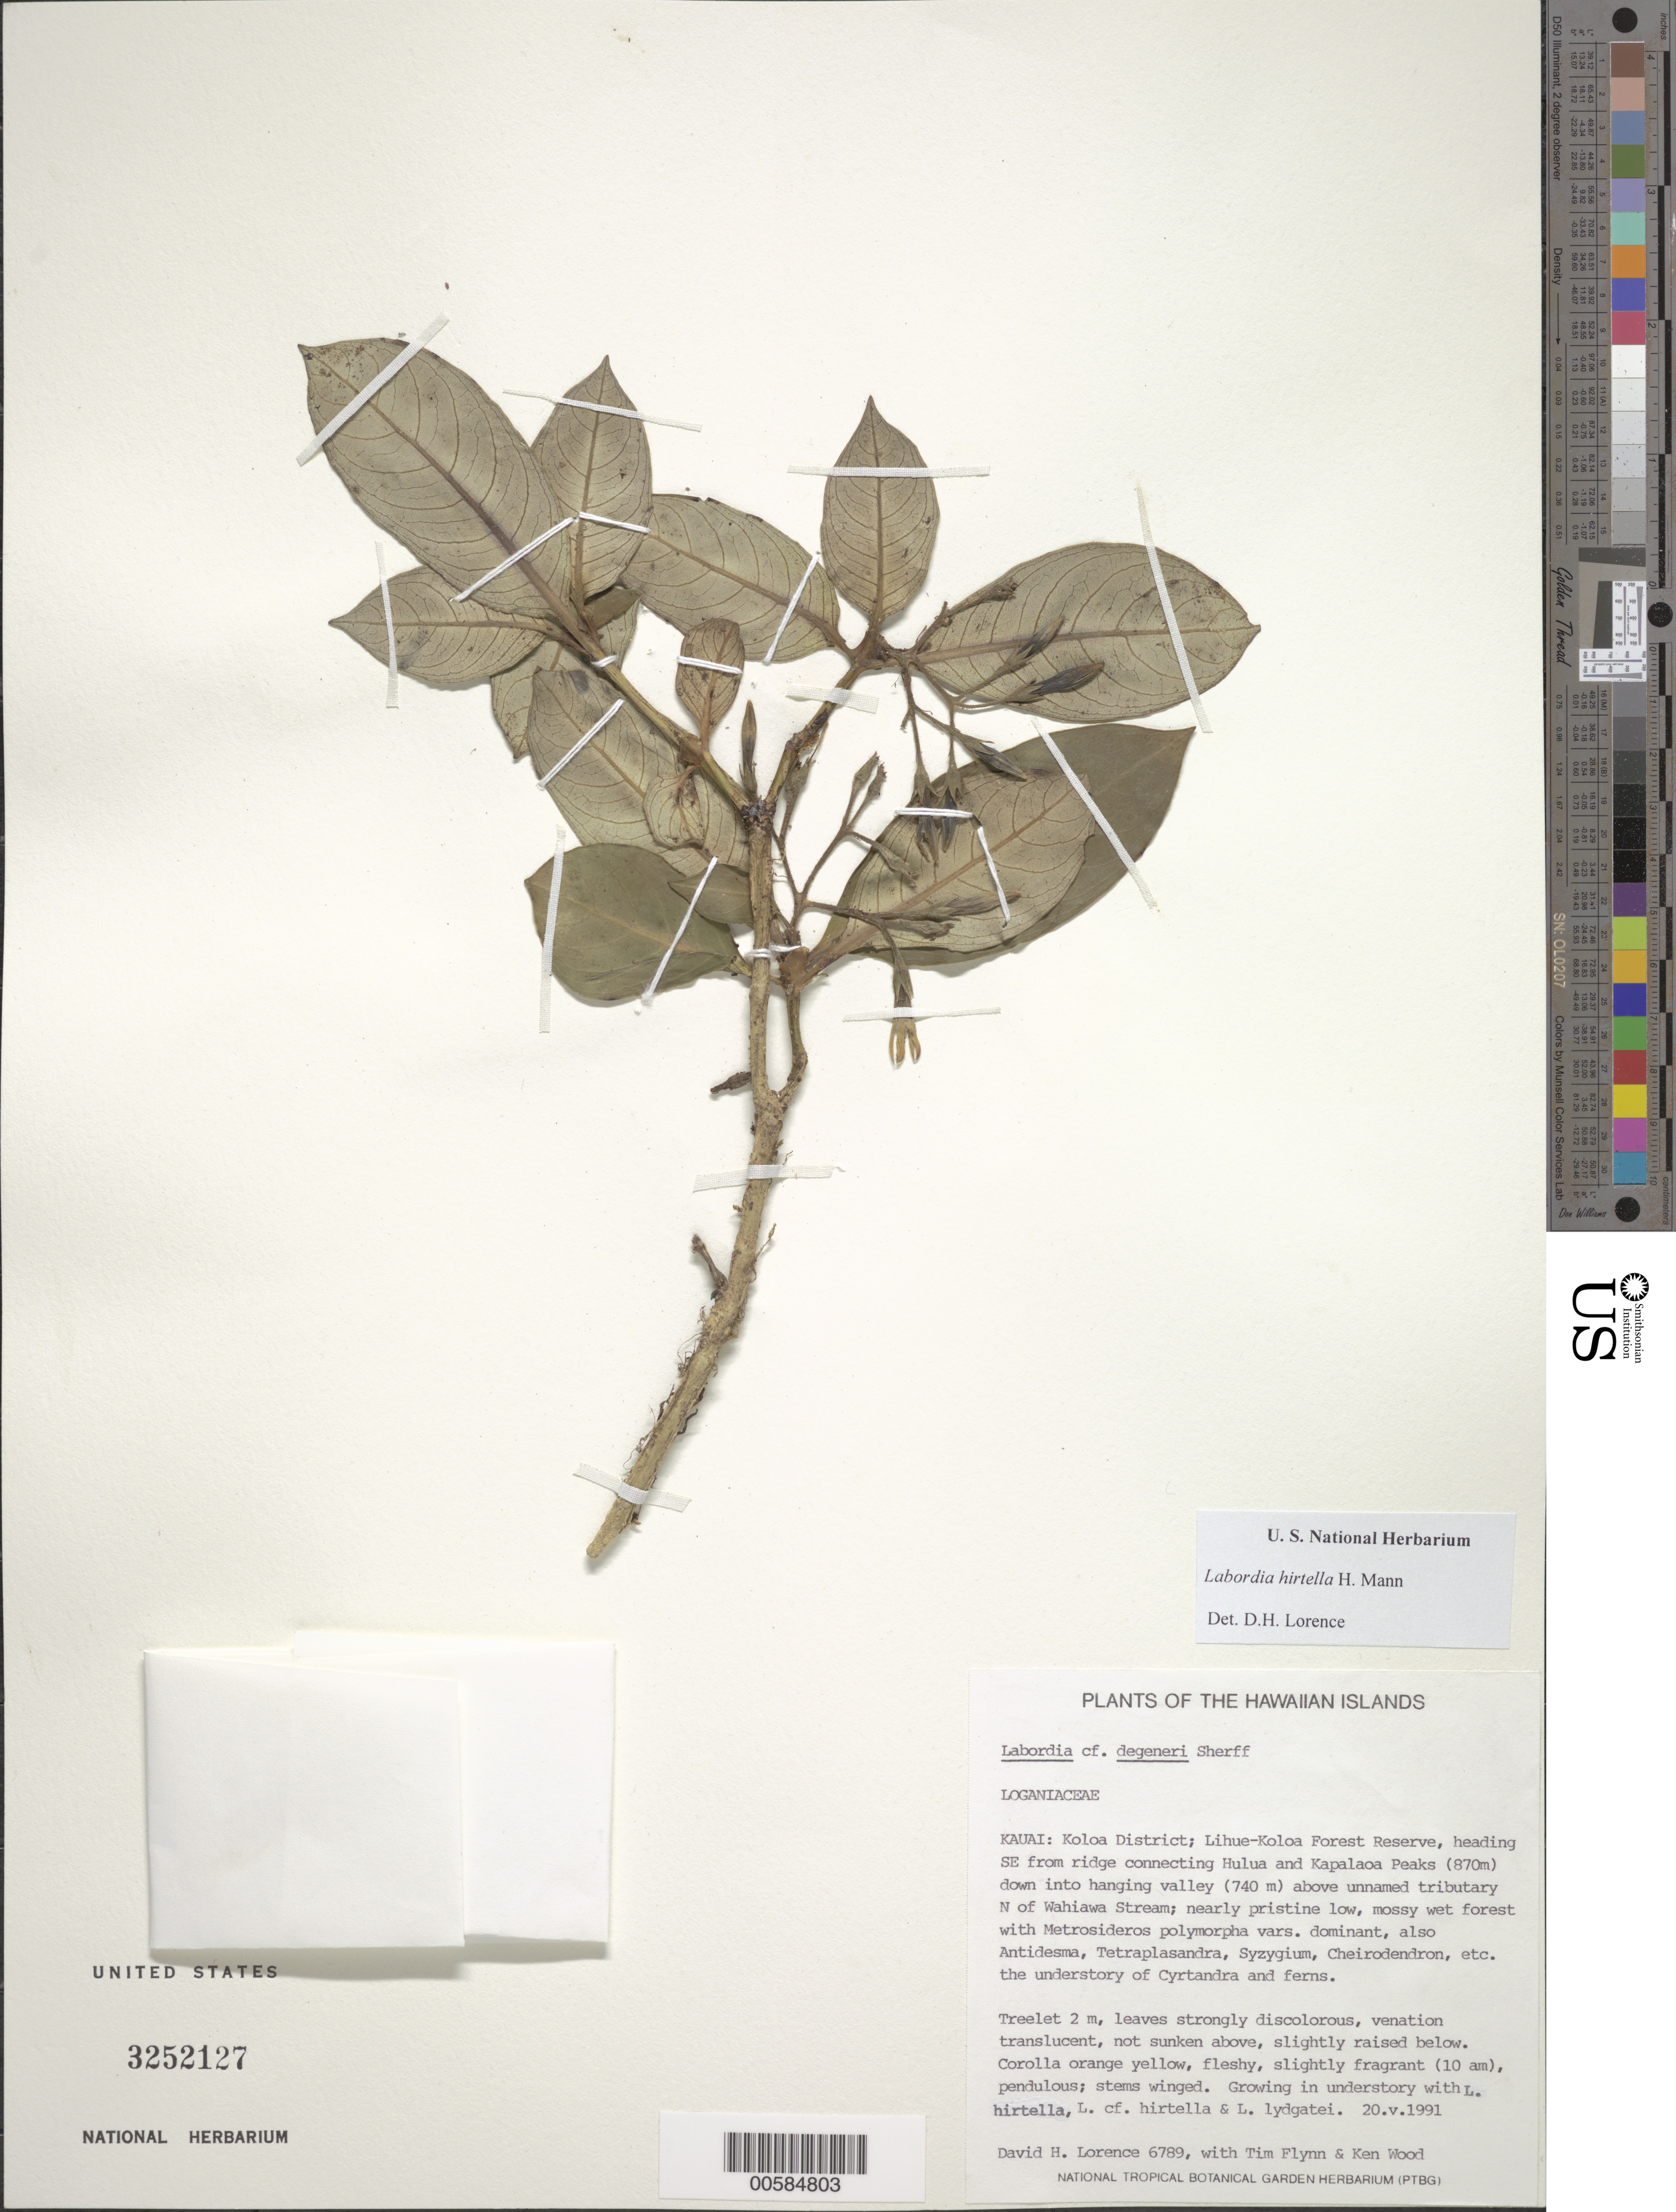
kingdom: Plantae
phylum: Tracheophyta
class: Magnoliopsida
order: Gentianales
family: Loganiaceae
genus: Geniostoma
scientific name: Geniostoma hirtellum x G. imadae K.R. Wood et al.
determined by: Wood, Kenneth R.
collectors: D. Lorence, T. W. Flynn & K. Wood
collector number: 6789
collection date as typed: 20 May 1991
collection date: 1991-05-20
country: United States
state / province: Hawaii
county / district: Kauai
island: Kaua'i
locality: Koloa Dist; Lihue-Koloa For Res, heading SE from rdg connecting Hulua & Kapalaoa Peaks down into hanging valley above unnamed...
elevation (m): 870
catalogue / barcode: US 3252127